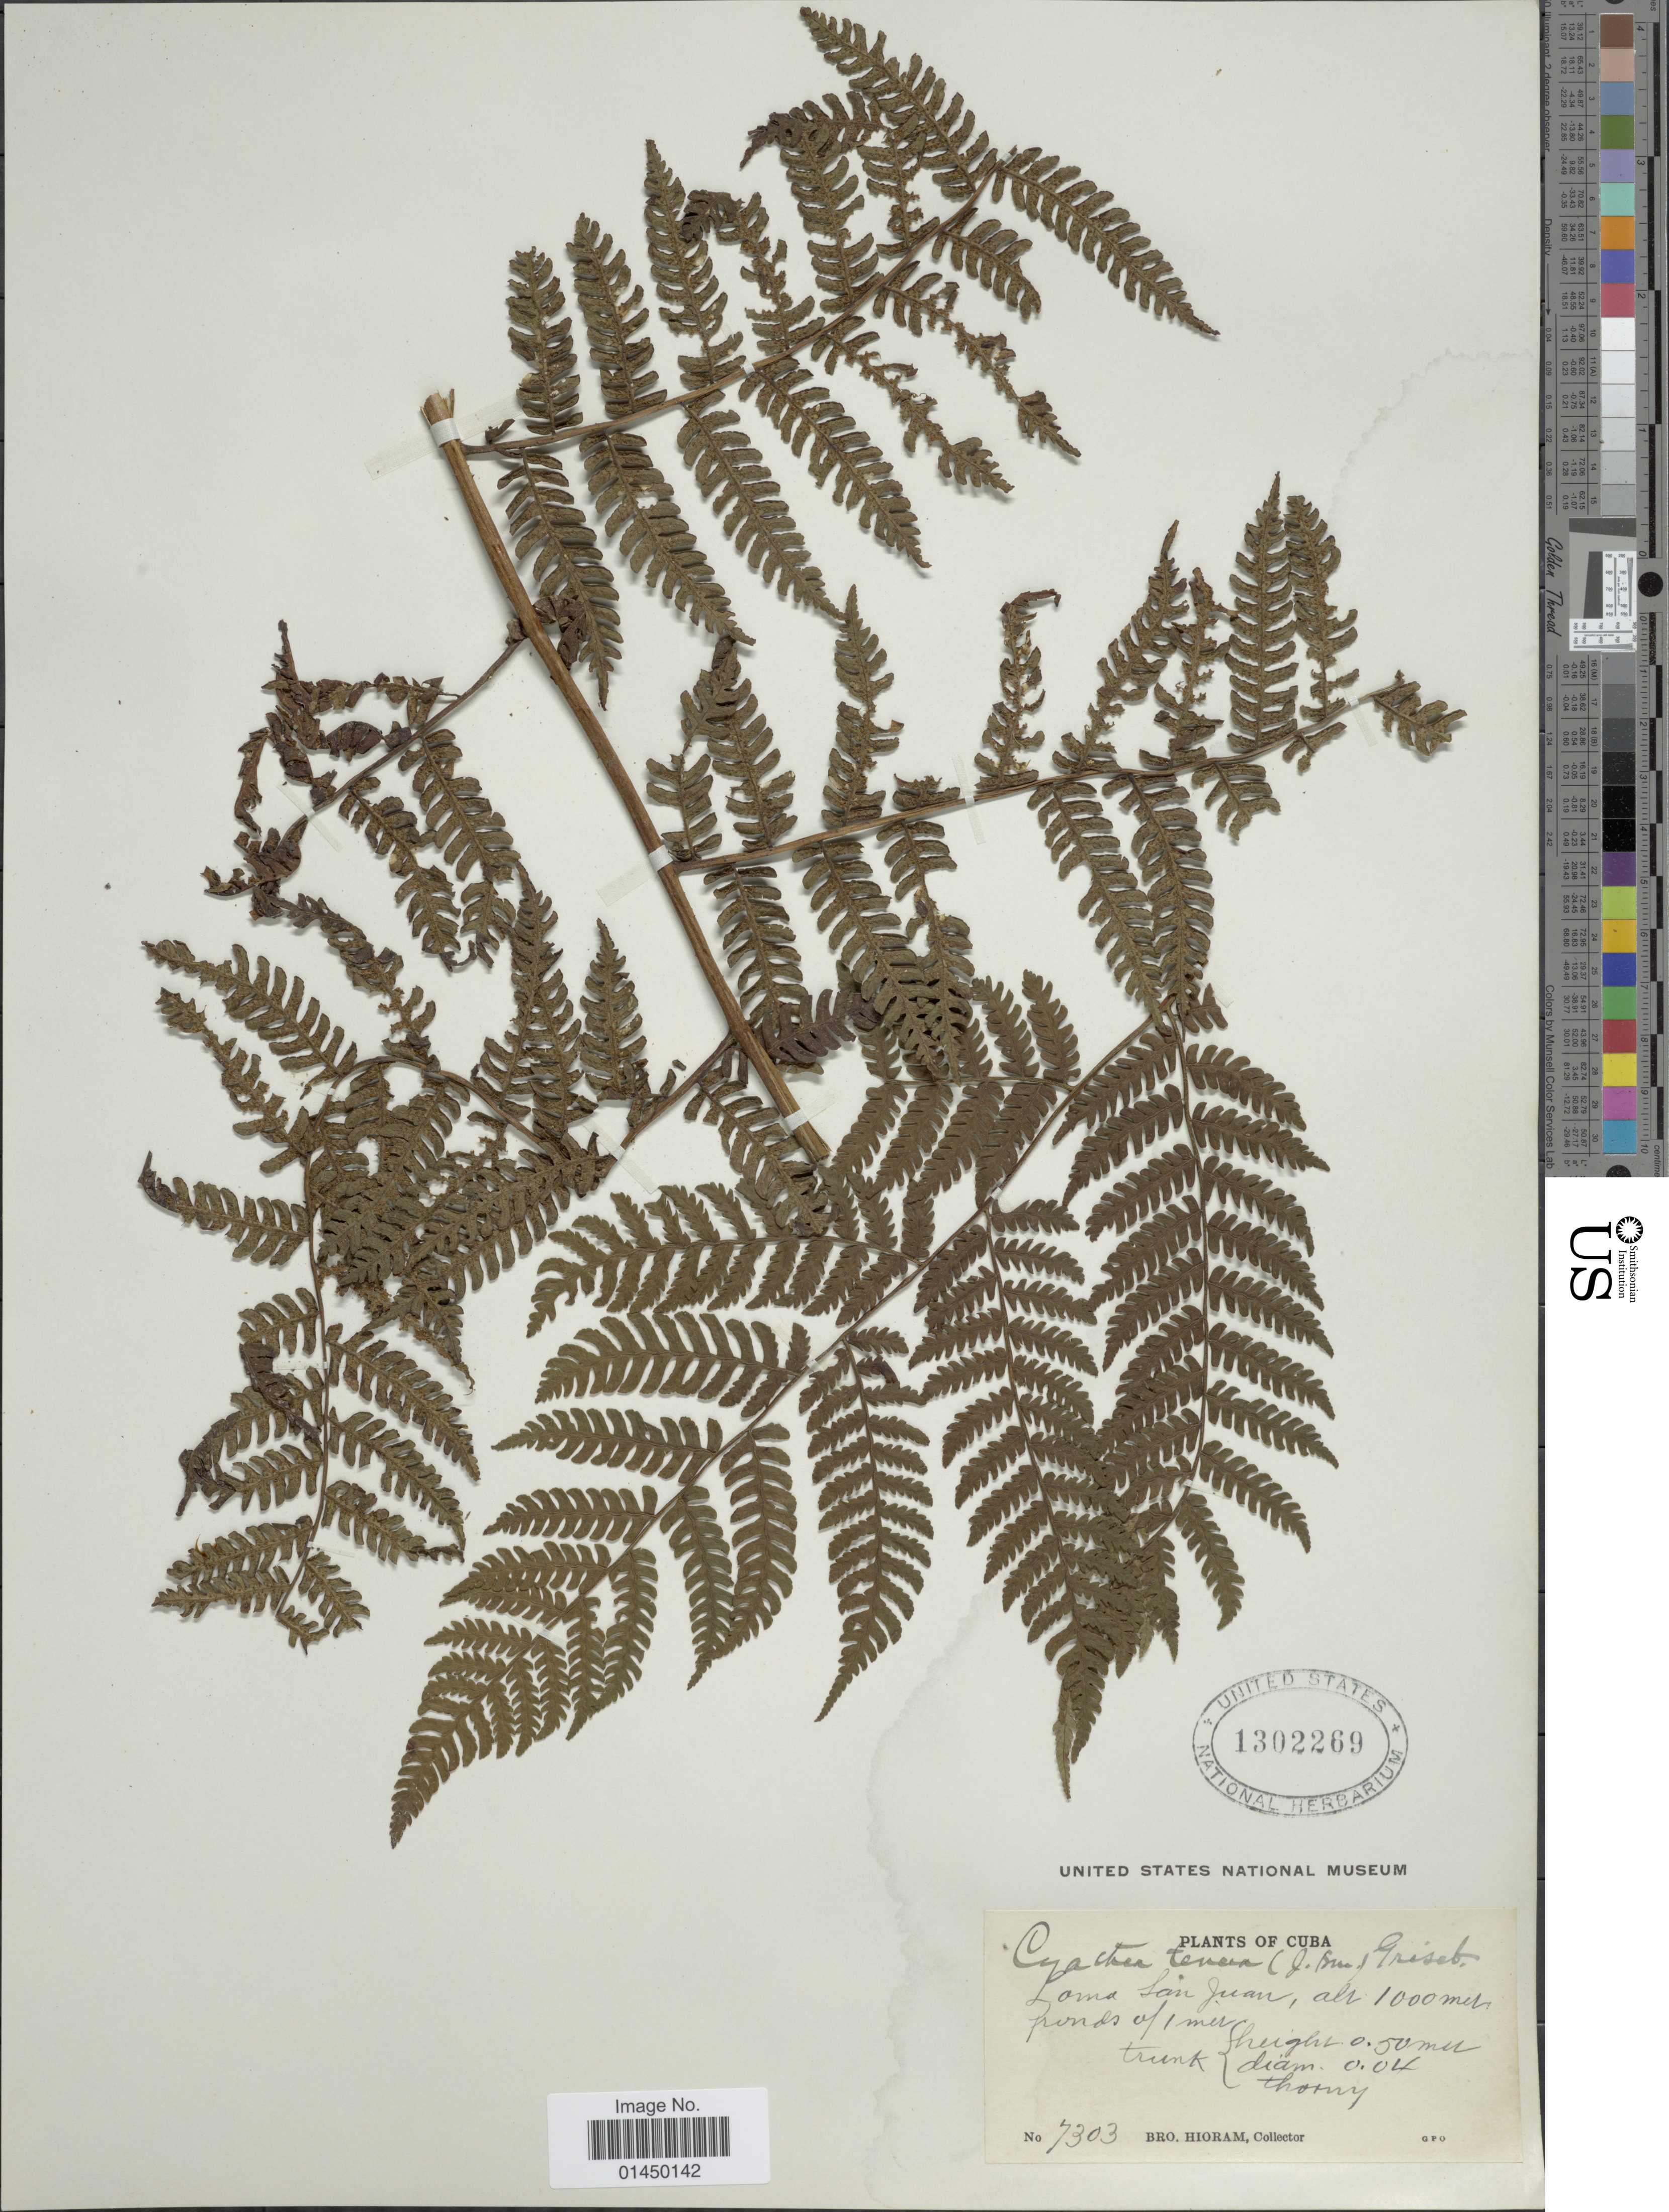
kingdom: Plantae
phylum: Tracheophyta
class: Polypodiopsida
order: Cyatheales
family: Cyatheaceae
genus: Cyathea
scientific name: Cyathea furfuracea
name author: Christ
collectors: Bro. Hioram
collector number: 7303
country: Cuba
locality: Loma San Juan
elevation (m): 1000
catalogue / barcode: US 1302269